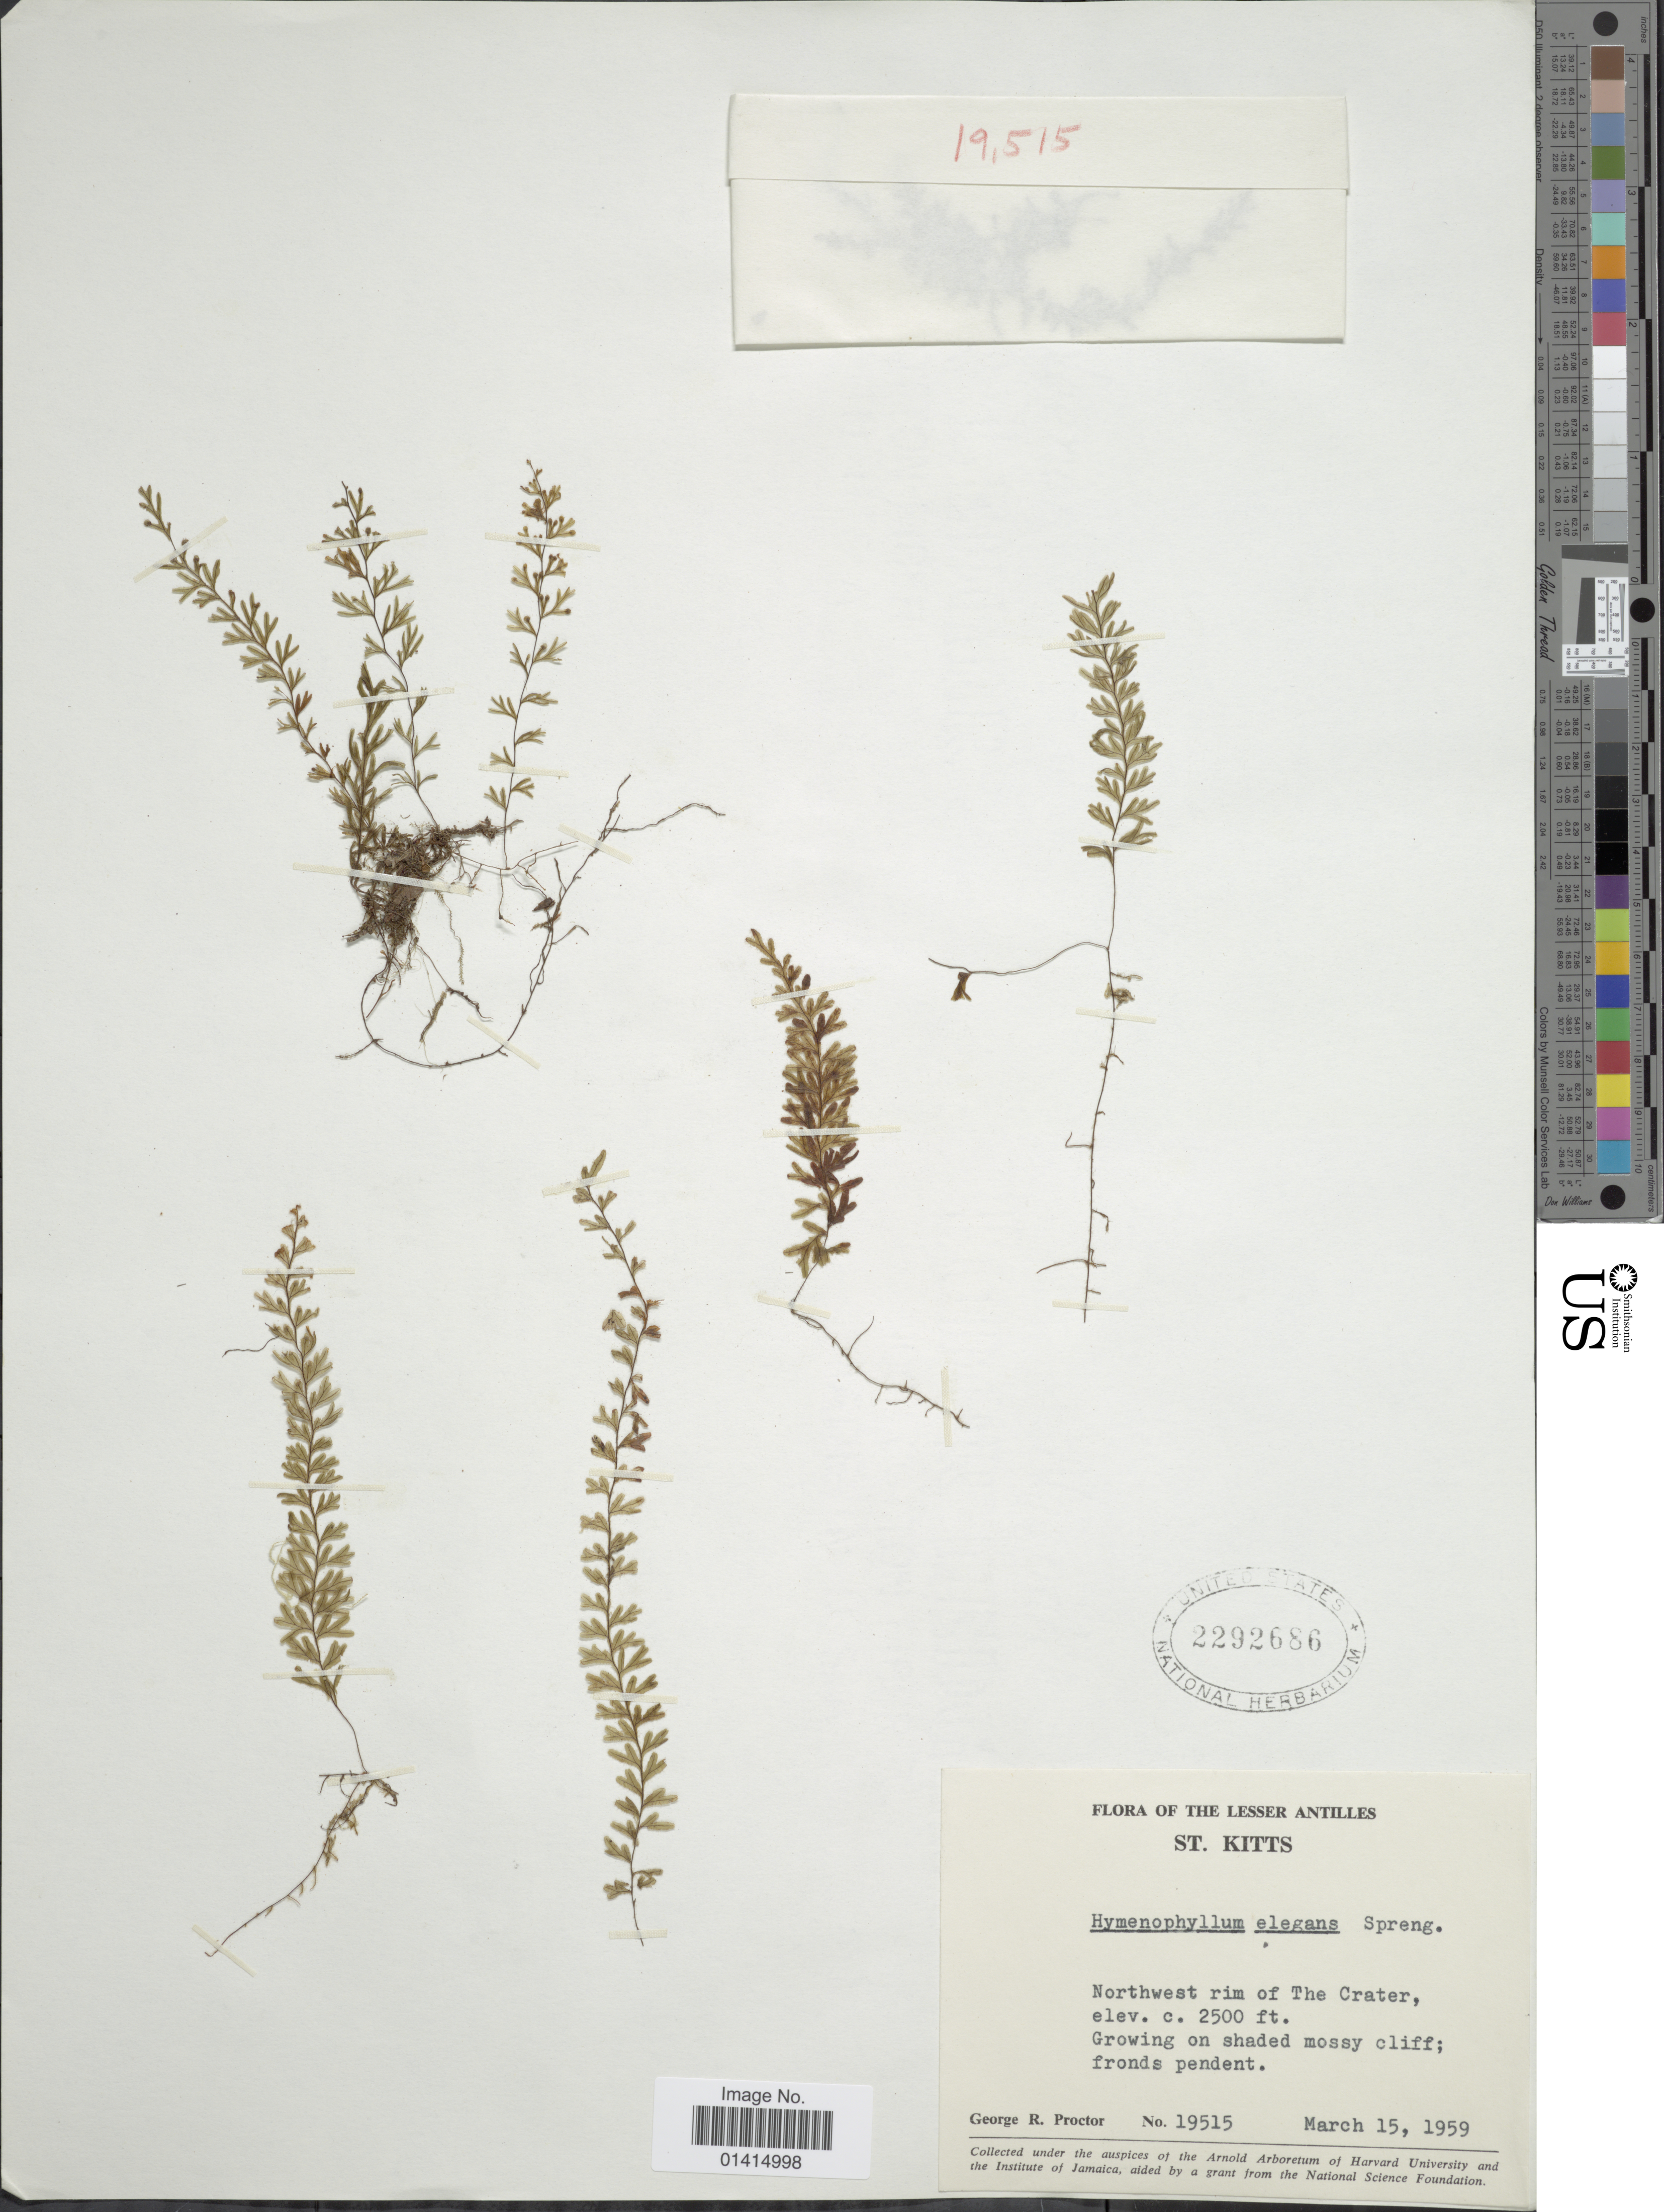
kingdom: Plantae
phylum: Tracheophyta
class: Polypodiopsida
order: Hymenophyllales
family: Hymenophyllaceae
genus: Hymenophyllum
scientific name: Hymenophyllum elegans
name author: Spreng.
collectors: G. R. Proctor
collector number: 19515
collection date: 1959-03-15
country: St. Christopher-Nevis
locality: Lesser Antilles, St. Kitts, Northwest rim of the Crater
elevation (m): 762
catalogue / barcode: US 2292686